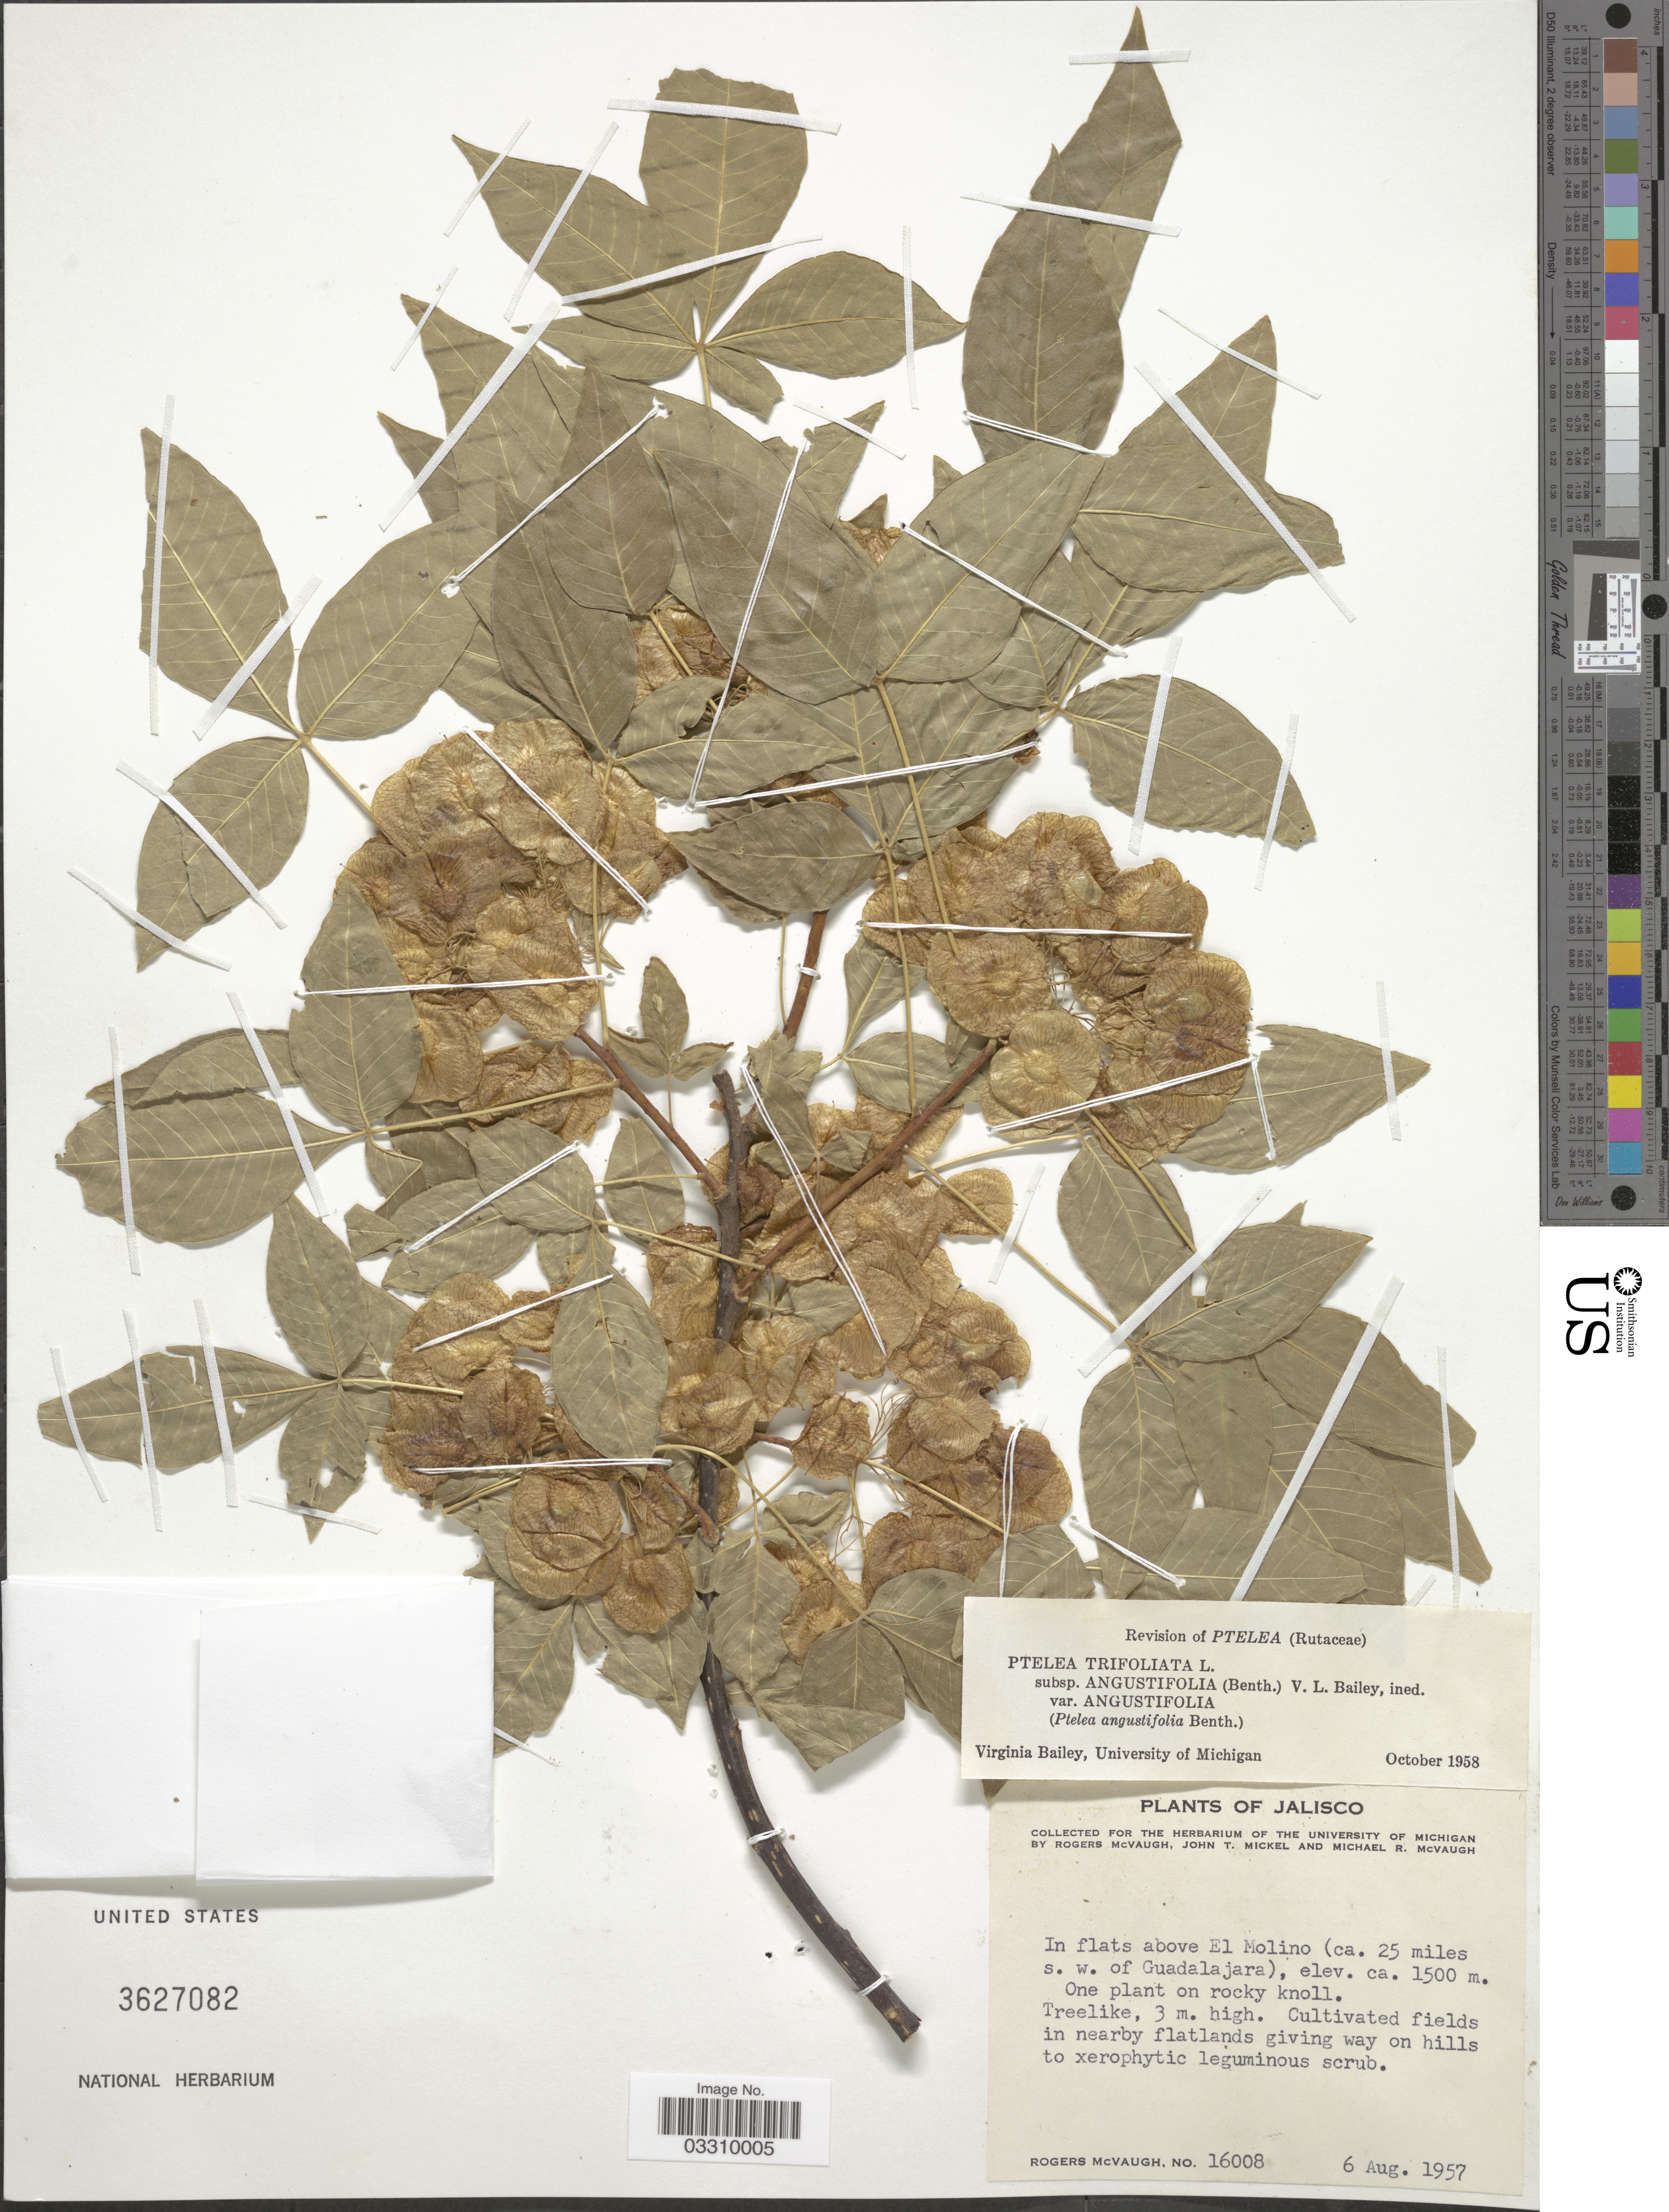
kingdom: Plantae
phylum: Tracheophyta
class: Magnoliopsida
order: Sapindales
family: Rutaceae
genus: Ptelea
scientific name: Ptelea trifoliata var. angustifolia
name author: (Benth.) M.E. Jones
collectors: R. McVaugh, J. T. Mickel & M. R. McVaugh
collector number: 16008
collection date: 1957-08-06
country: Mexico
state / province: Jalisco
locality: In flats above El Molino (ca. 25 miles s.w. of Guadalajara).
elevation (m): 1500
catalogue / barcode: US 3627082